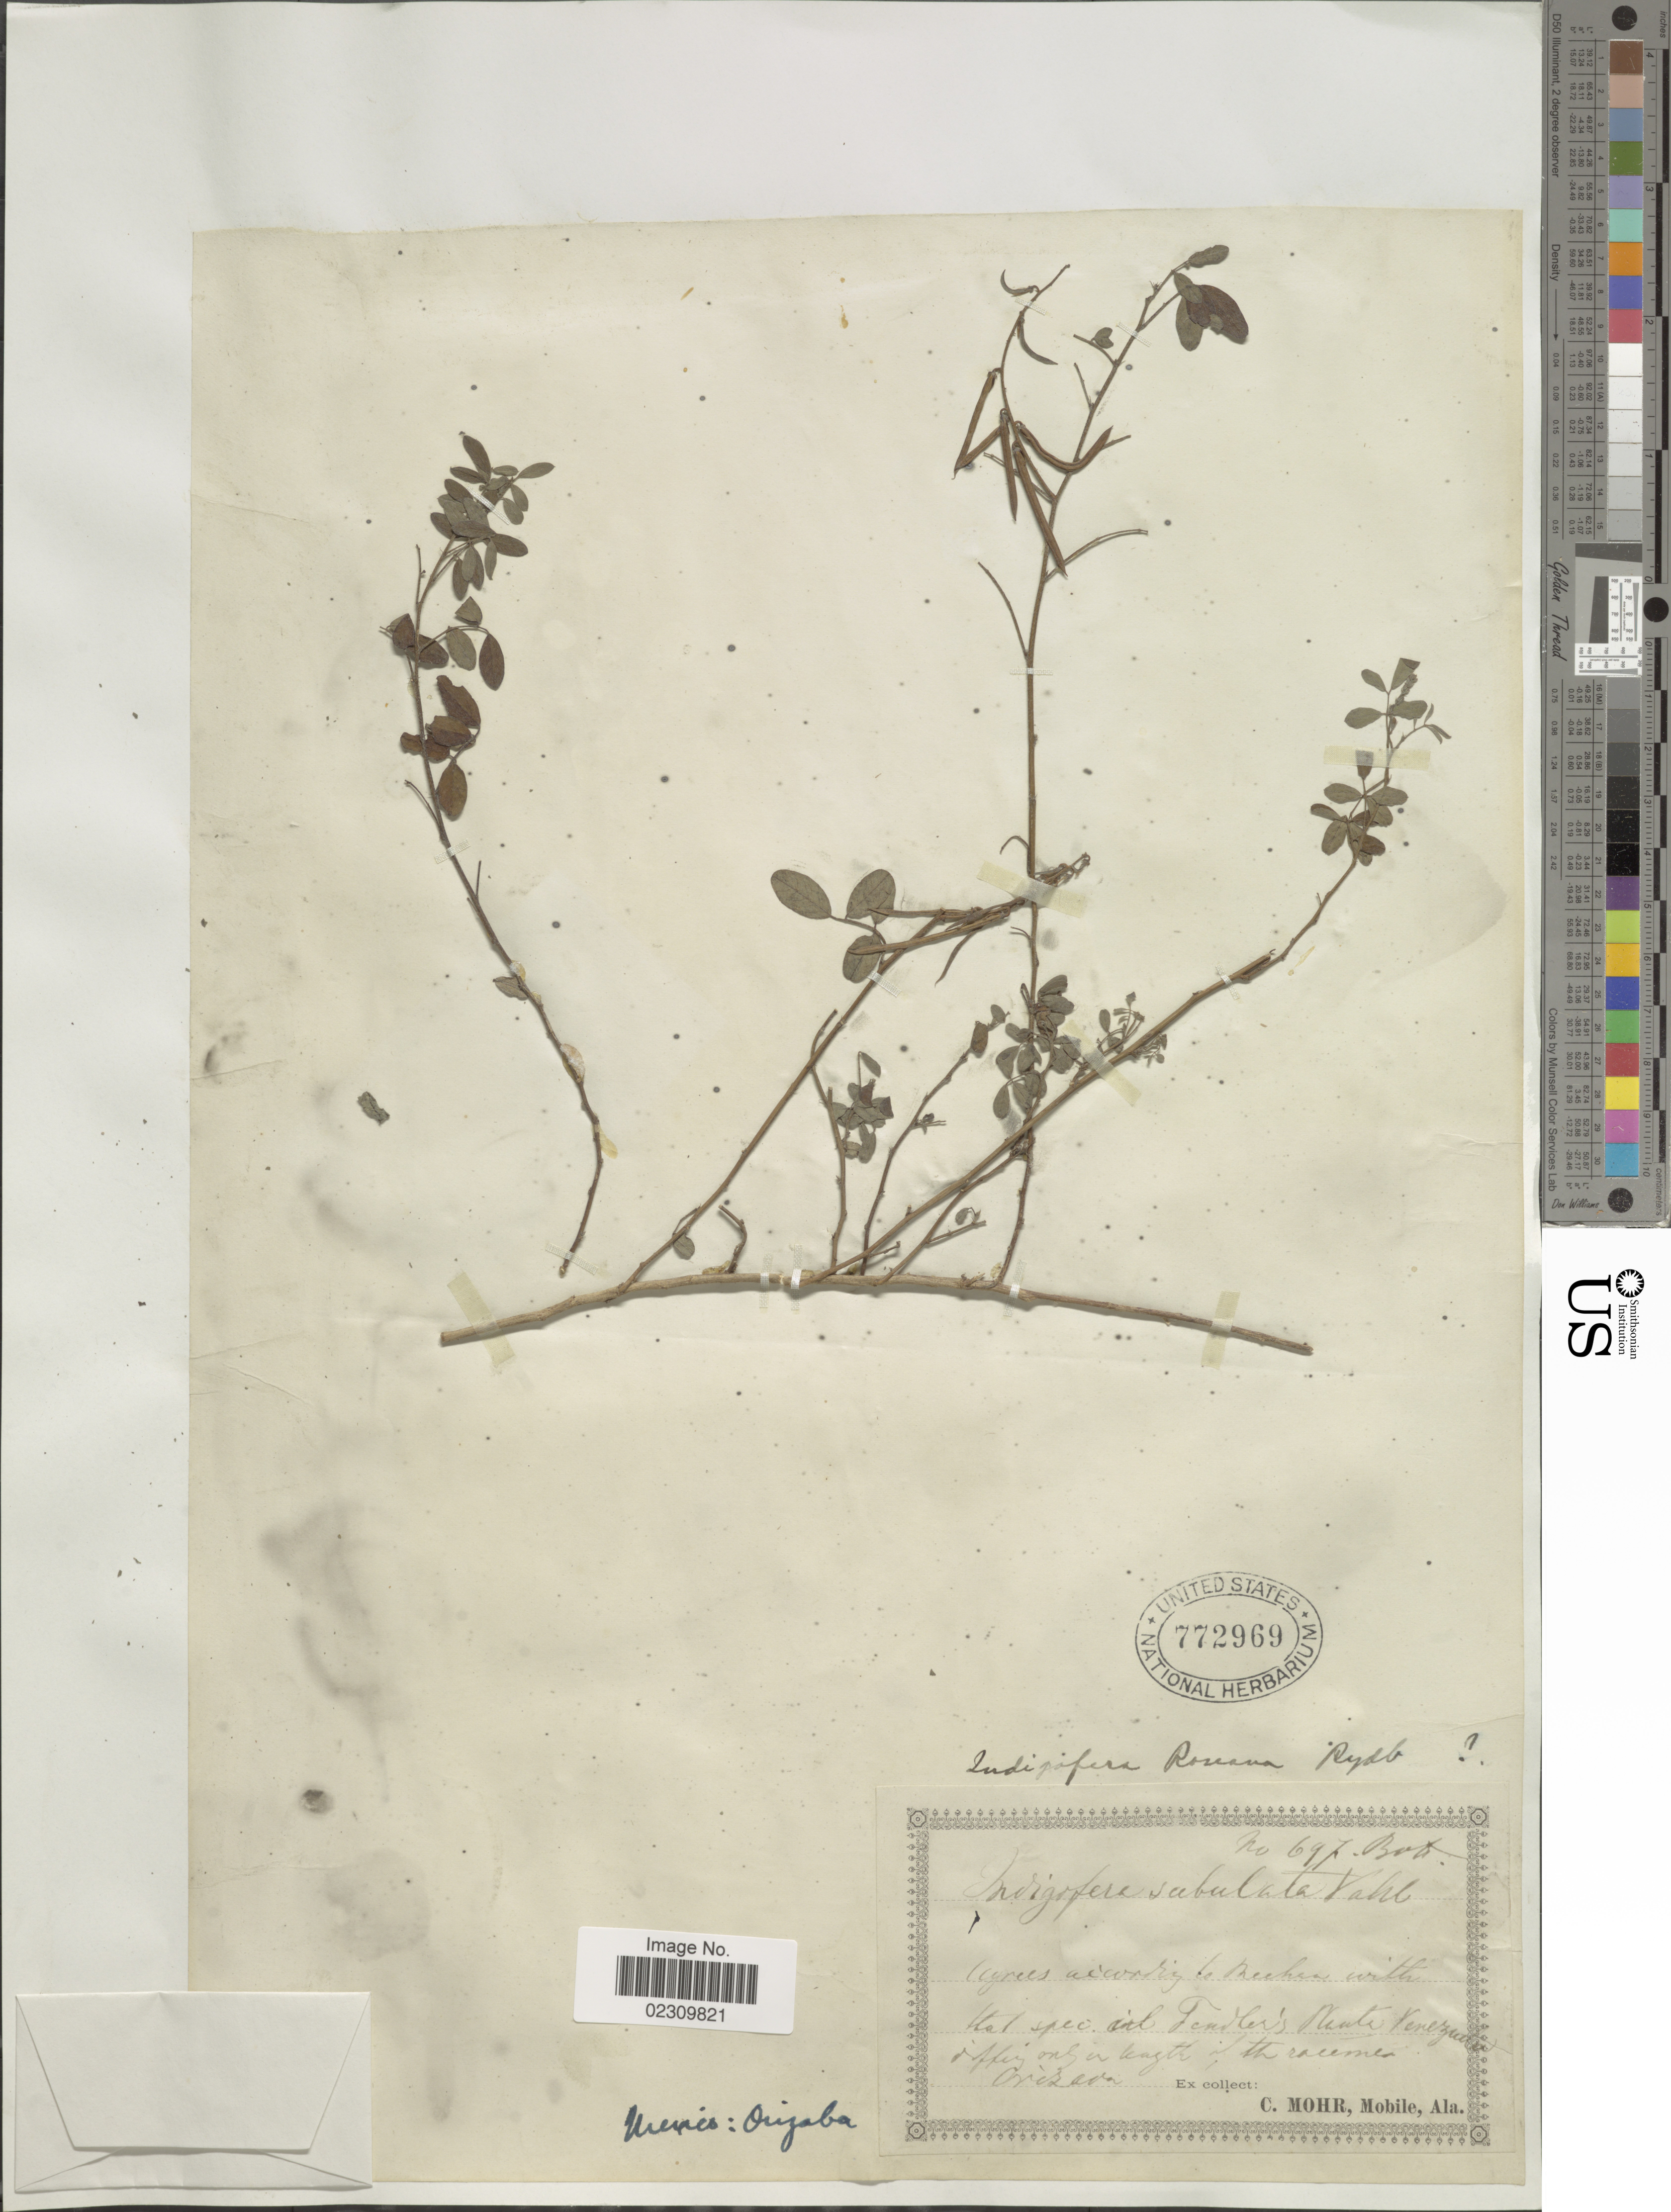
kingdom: Plantae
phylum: Tracheophyta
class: Magnoliopsida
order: Fabales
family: Fabaceae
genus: Indigofera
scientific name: Indigofera rosei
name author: Rydb.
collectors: C. T. Mohr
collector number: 697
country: Venezuela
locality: Orezado [interpreted]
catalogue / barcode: US 772969